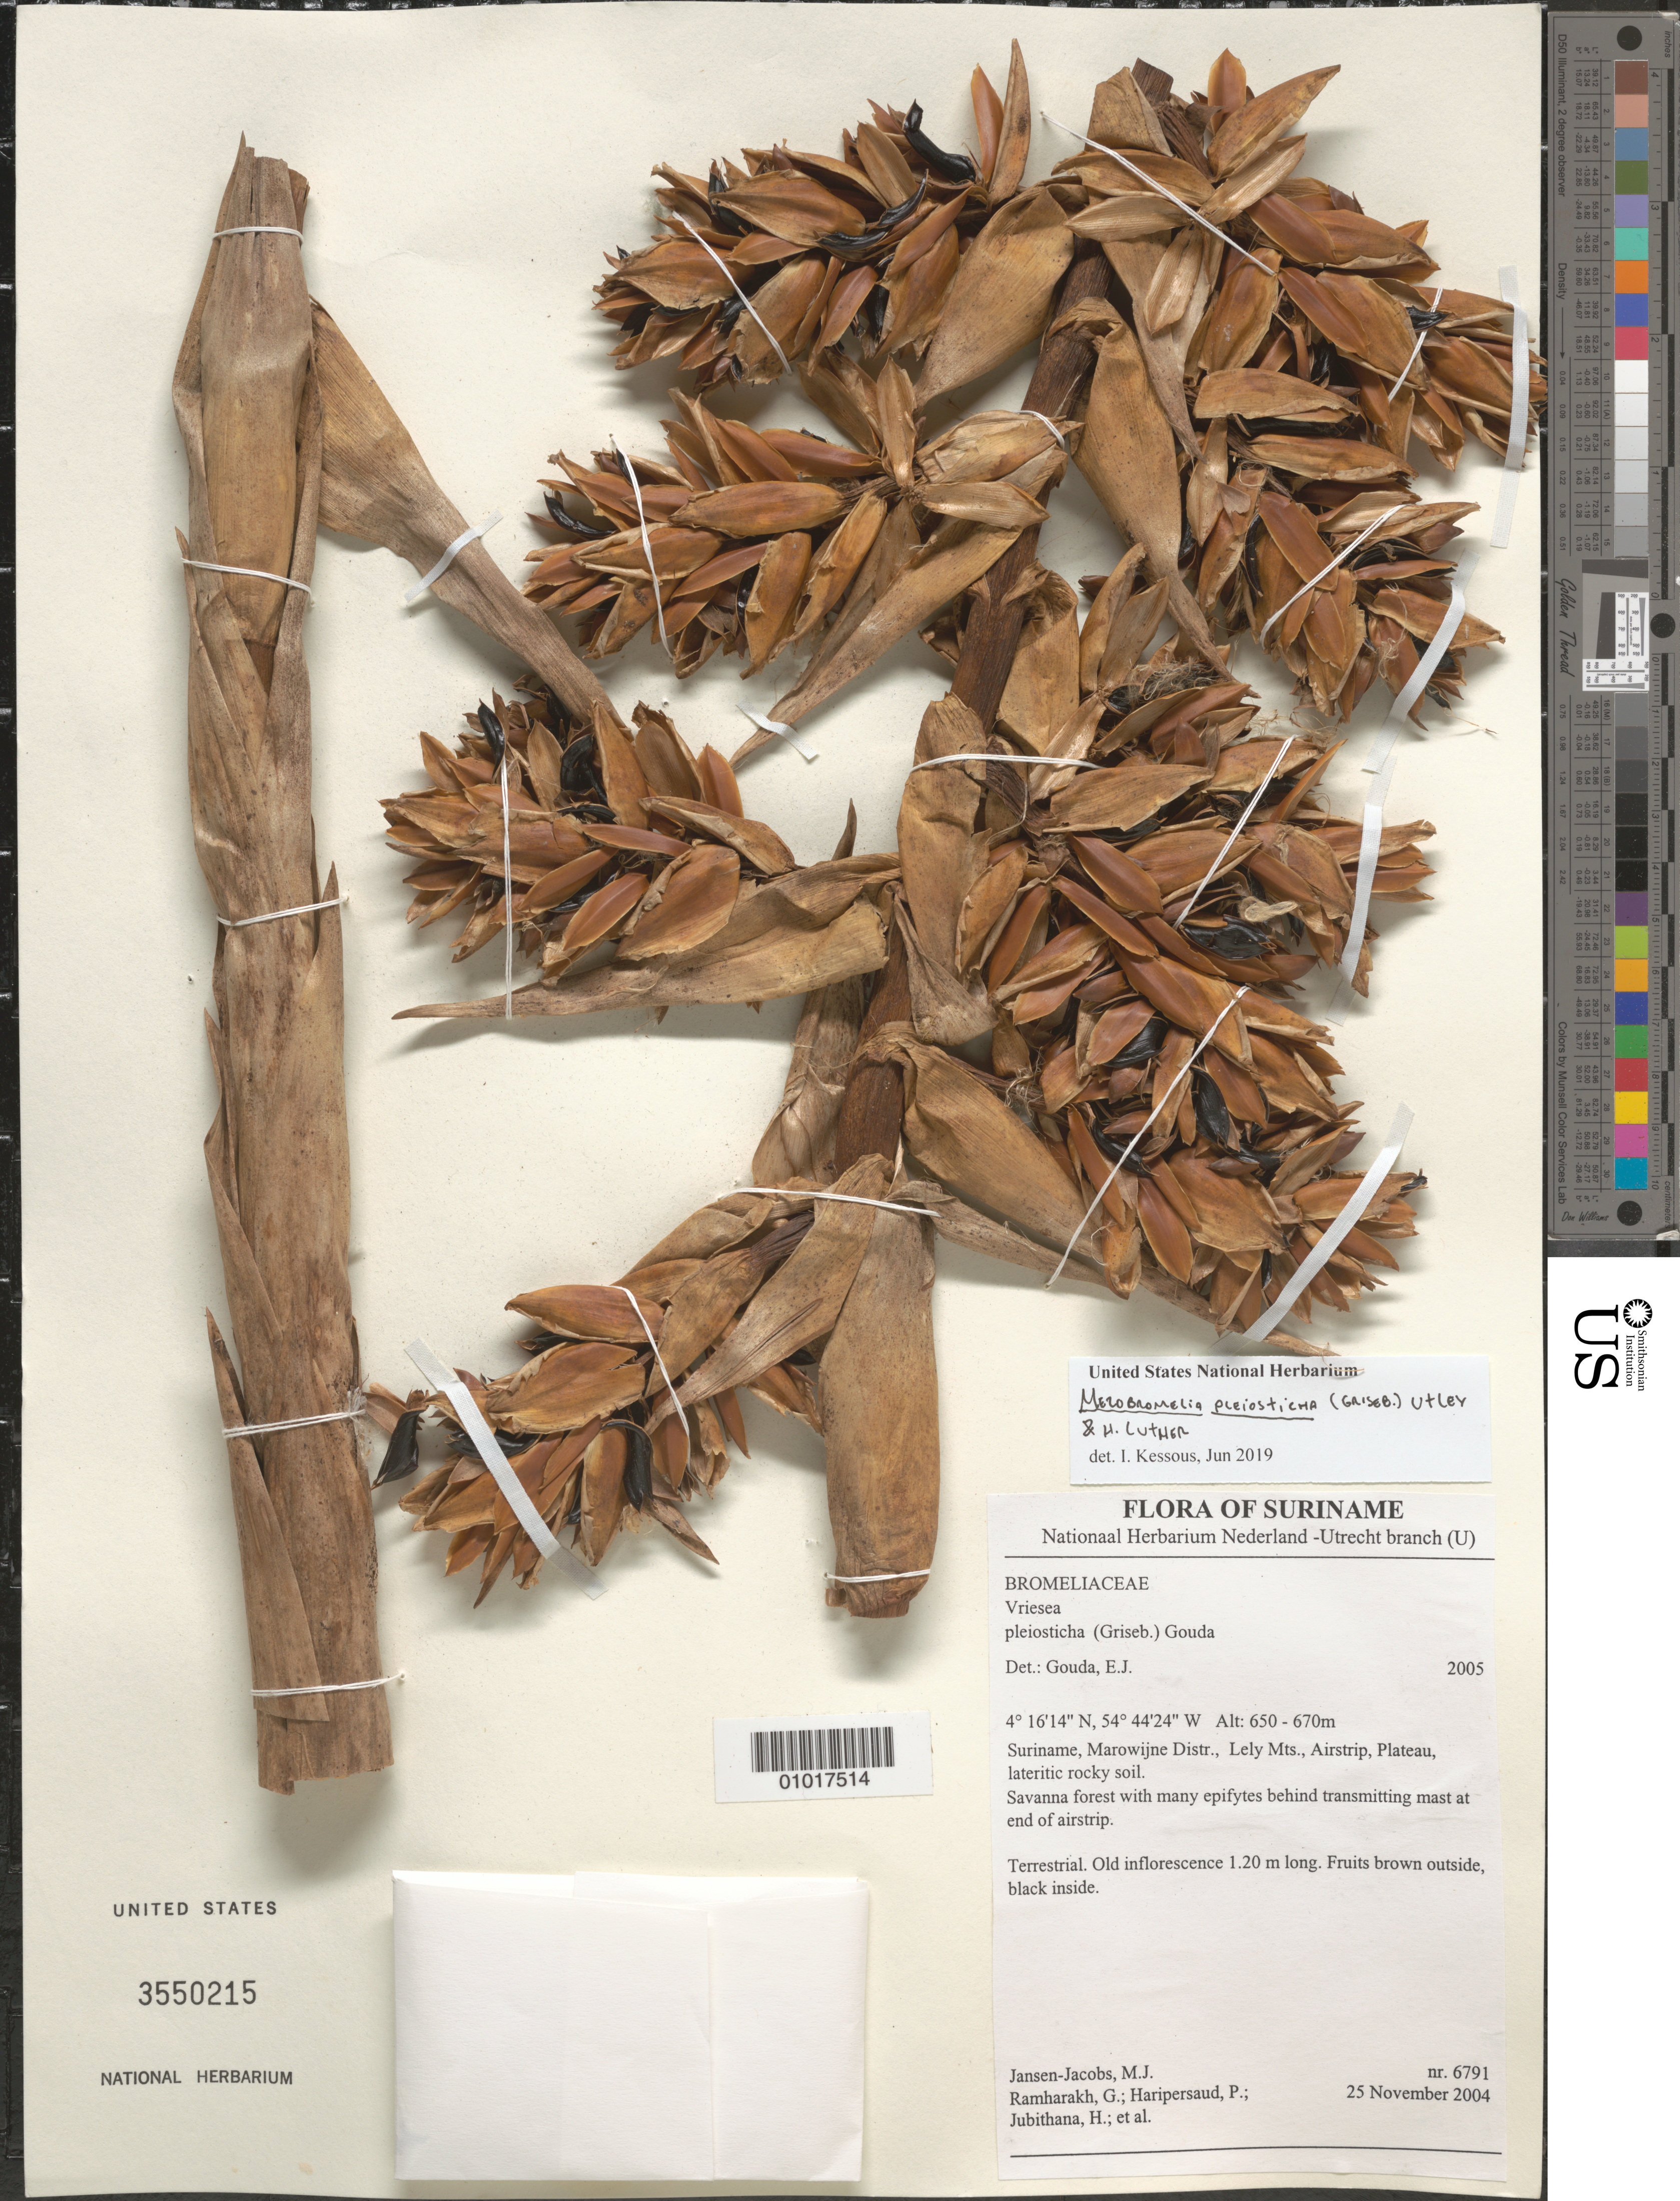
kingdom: Plantae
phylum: Tracheophyta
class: Liliopsida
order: Poales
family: Bromeliaceae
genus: Mezobromelia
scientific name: Mezobromelia pleiosticha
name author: (Griseb.) Utley & H. Luther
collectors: M. J. Jansen-Jacobs, G. Ramharakh, P. Haripersaud & H. Jubithana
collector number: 6791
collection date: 2004-11-25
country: Suriname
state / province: Marowijne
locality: Marowijne Distr., Lely Mts., Airstrip, Plateau.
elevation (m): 650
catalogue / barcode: US 3550215